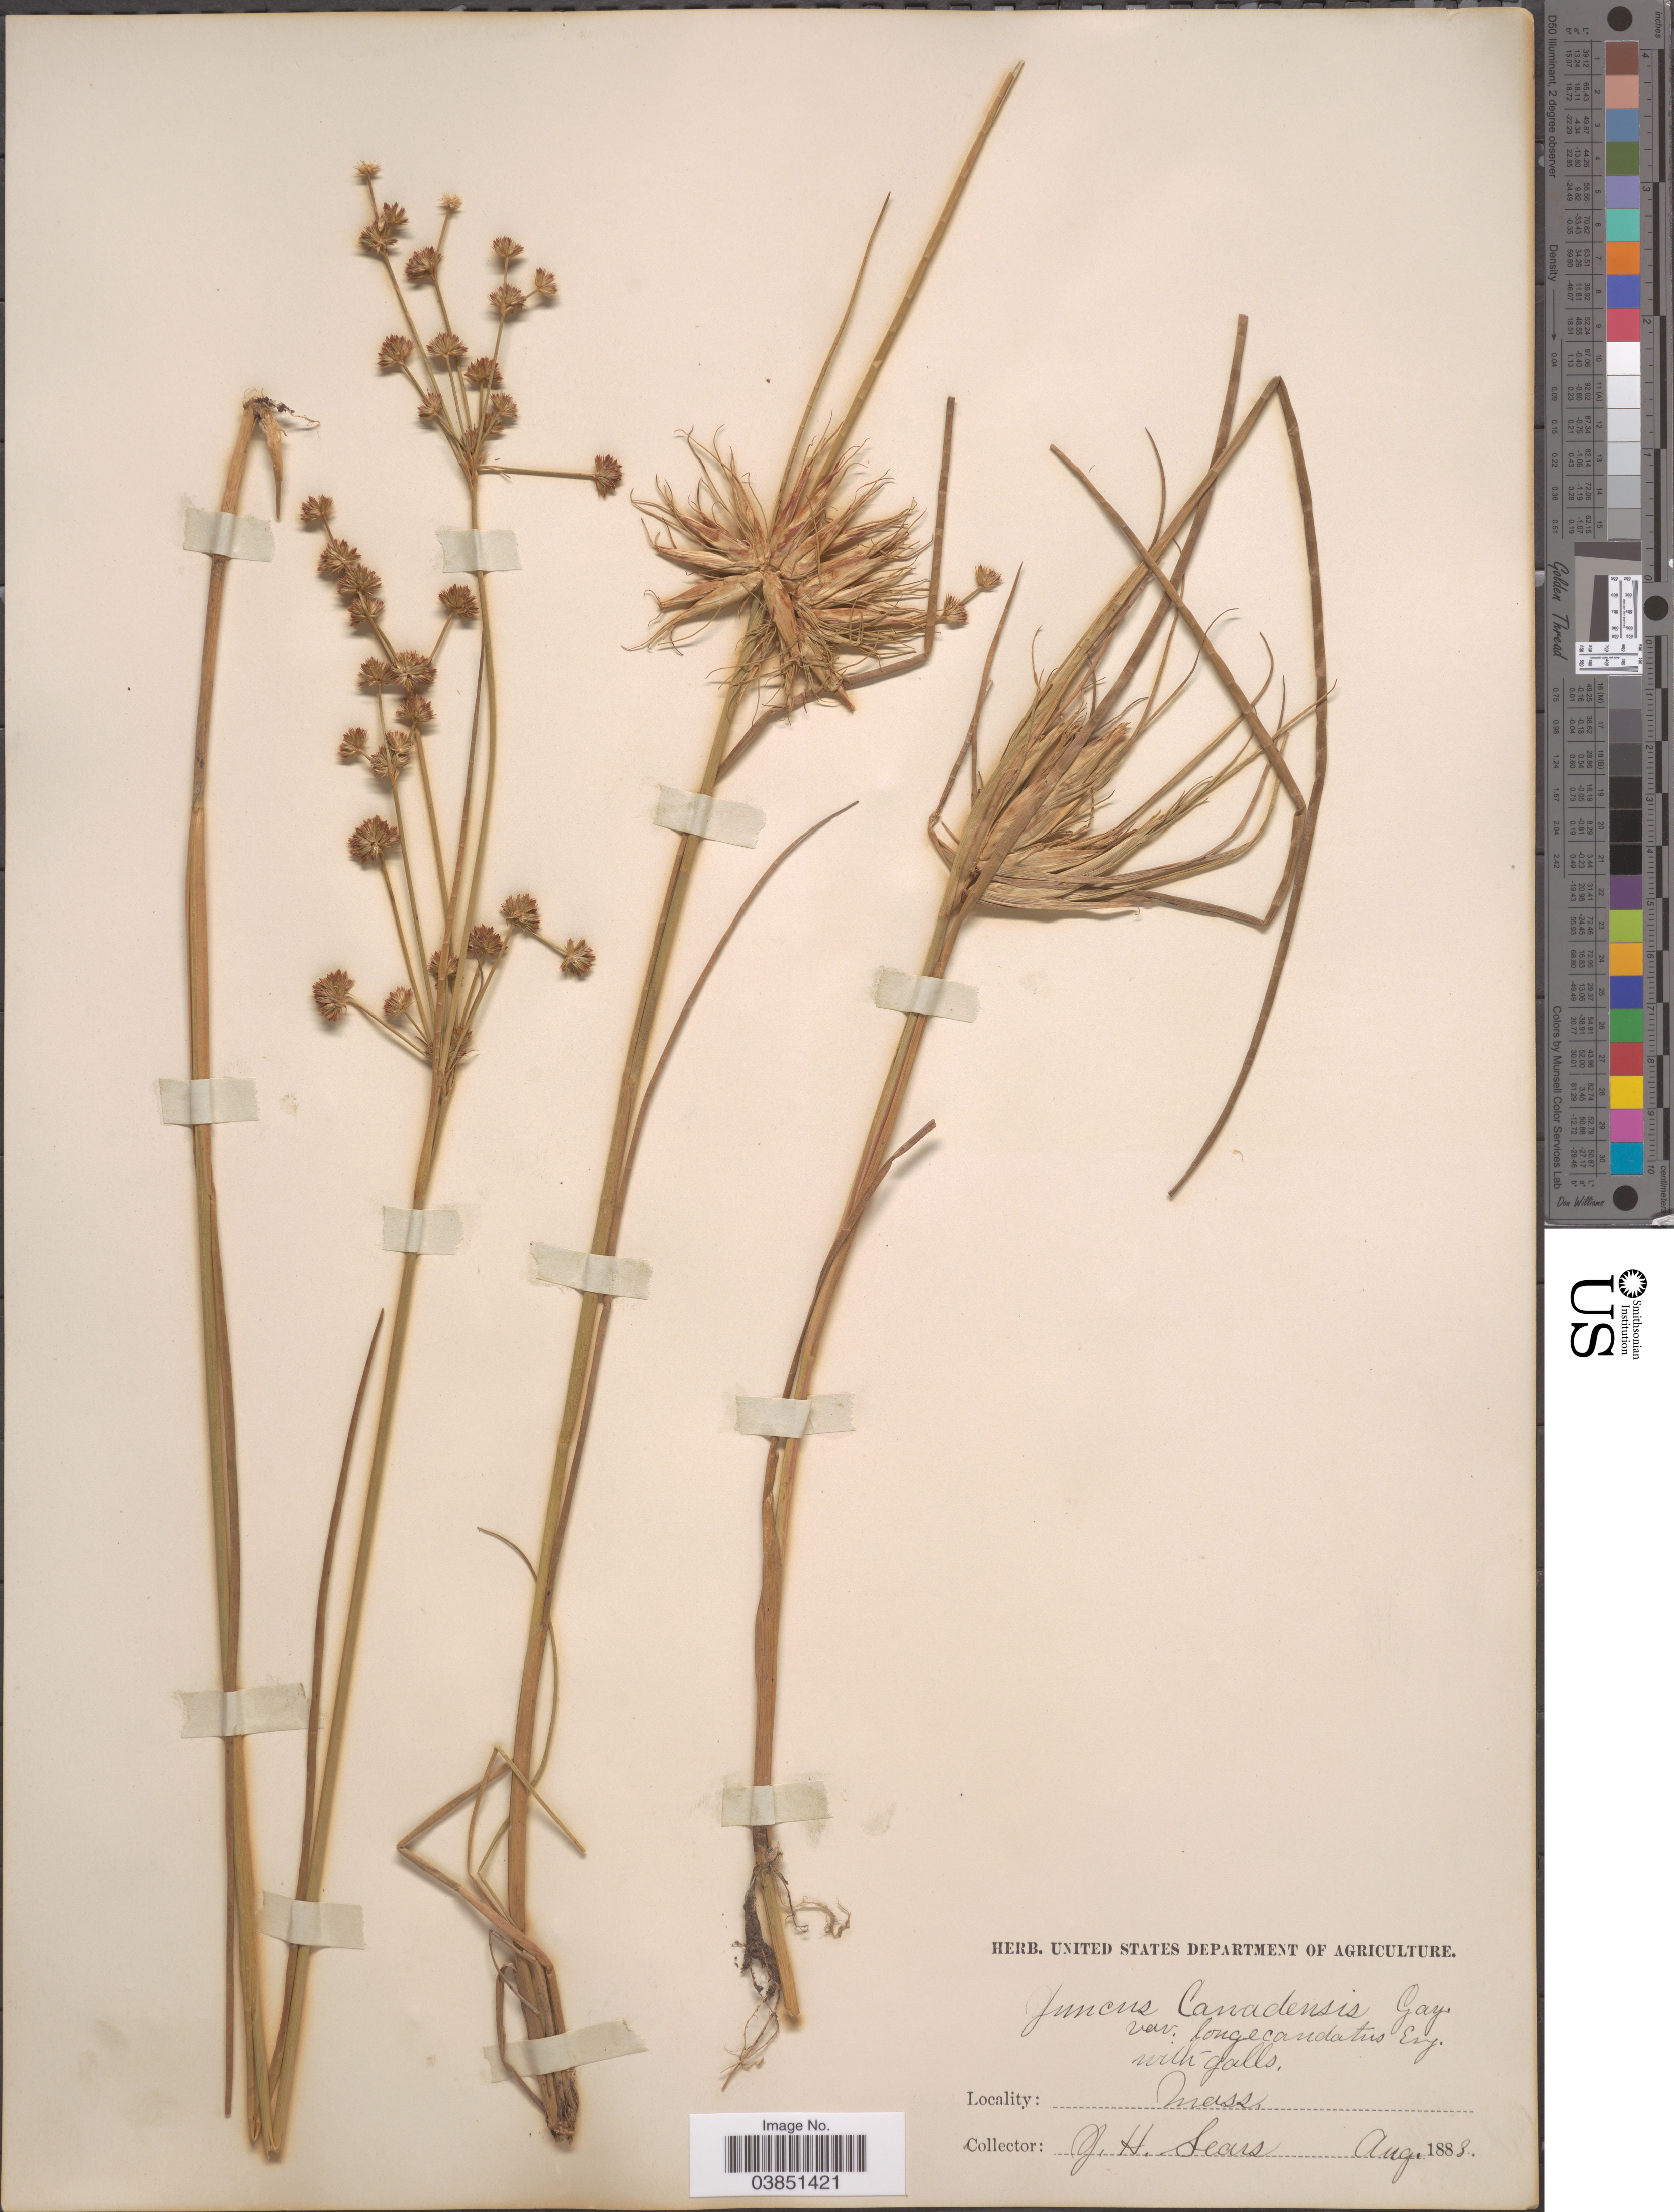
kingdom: Plantae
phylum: Tracheophyta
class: Liliopsida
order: Poales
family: Juncaceae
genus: Juncus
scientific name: Juncus canadensis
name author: J. Gay ex Laharpe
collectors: J. Sears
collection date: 1883-08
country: United States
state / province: Massachusetts